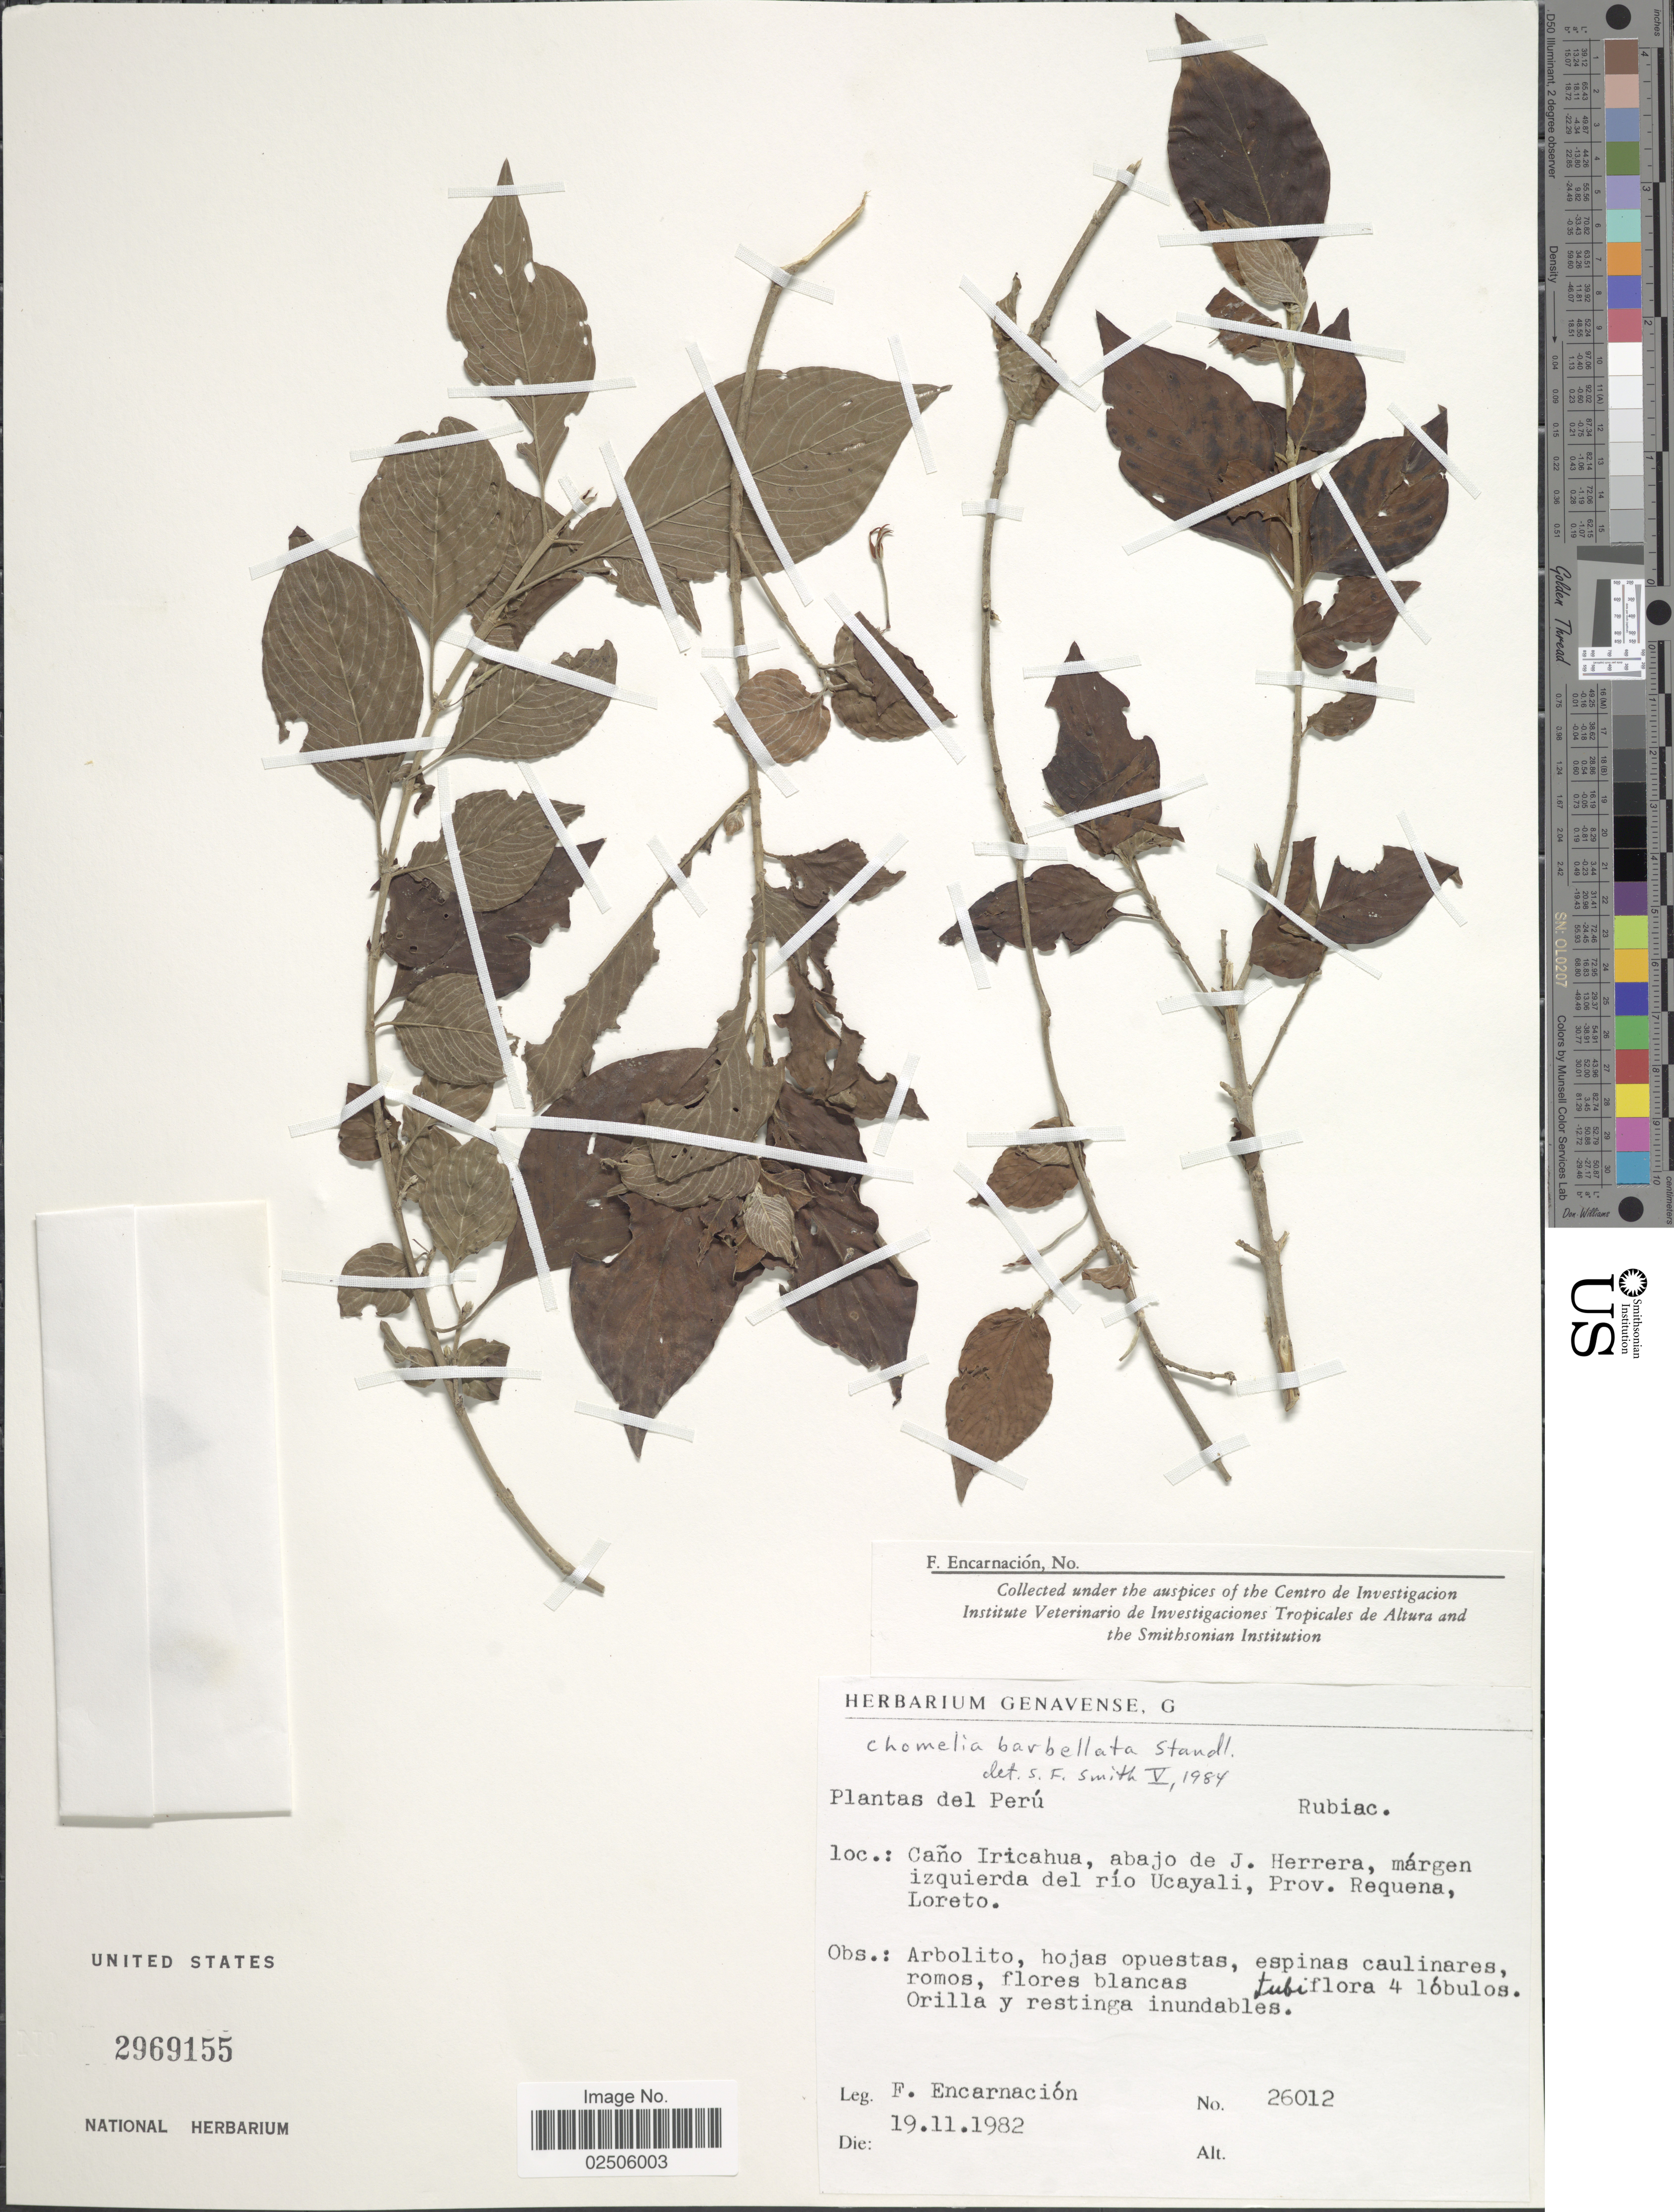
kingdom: Plantae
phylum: Tracheophyta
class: Magnoliopsida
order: Gentianales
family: Rubiaceae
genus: Chomelia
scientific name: Chomelia barbellata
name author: Standl.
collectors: F. Encarnación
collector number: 26012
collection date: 1982-11-19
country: Peru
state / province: Loreto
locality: Cano Iricahua, abajo de J. Herrera, margen izquierda del rio Ucayali, Prov. Requena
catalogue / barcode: US 2969155